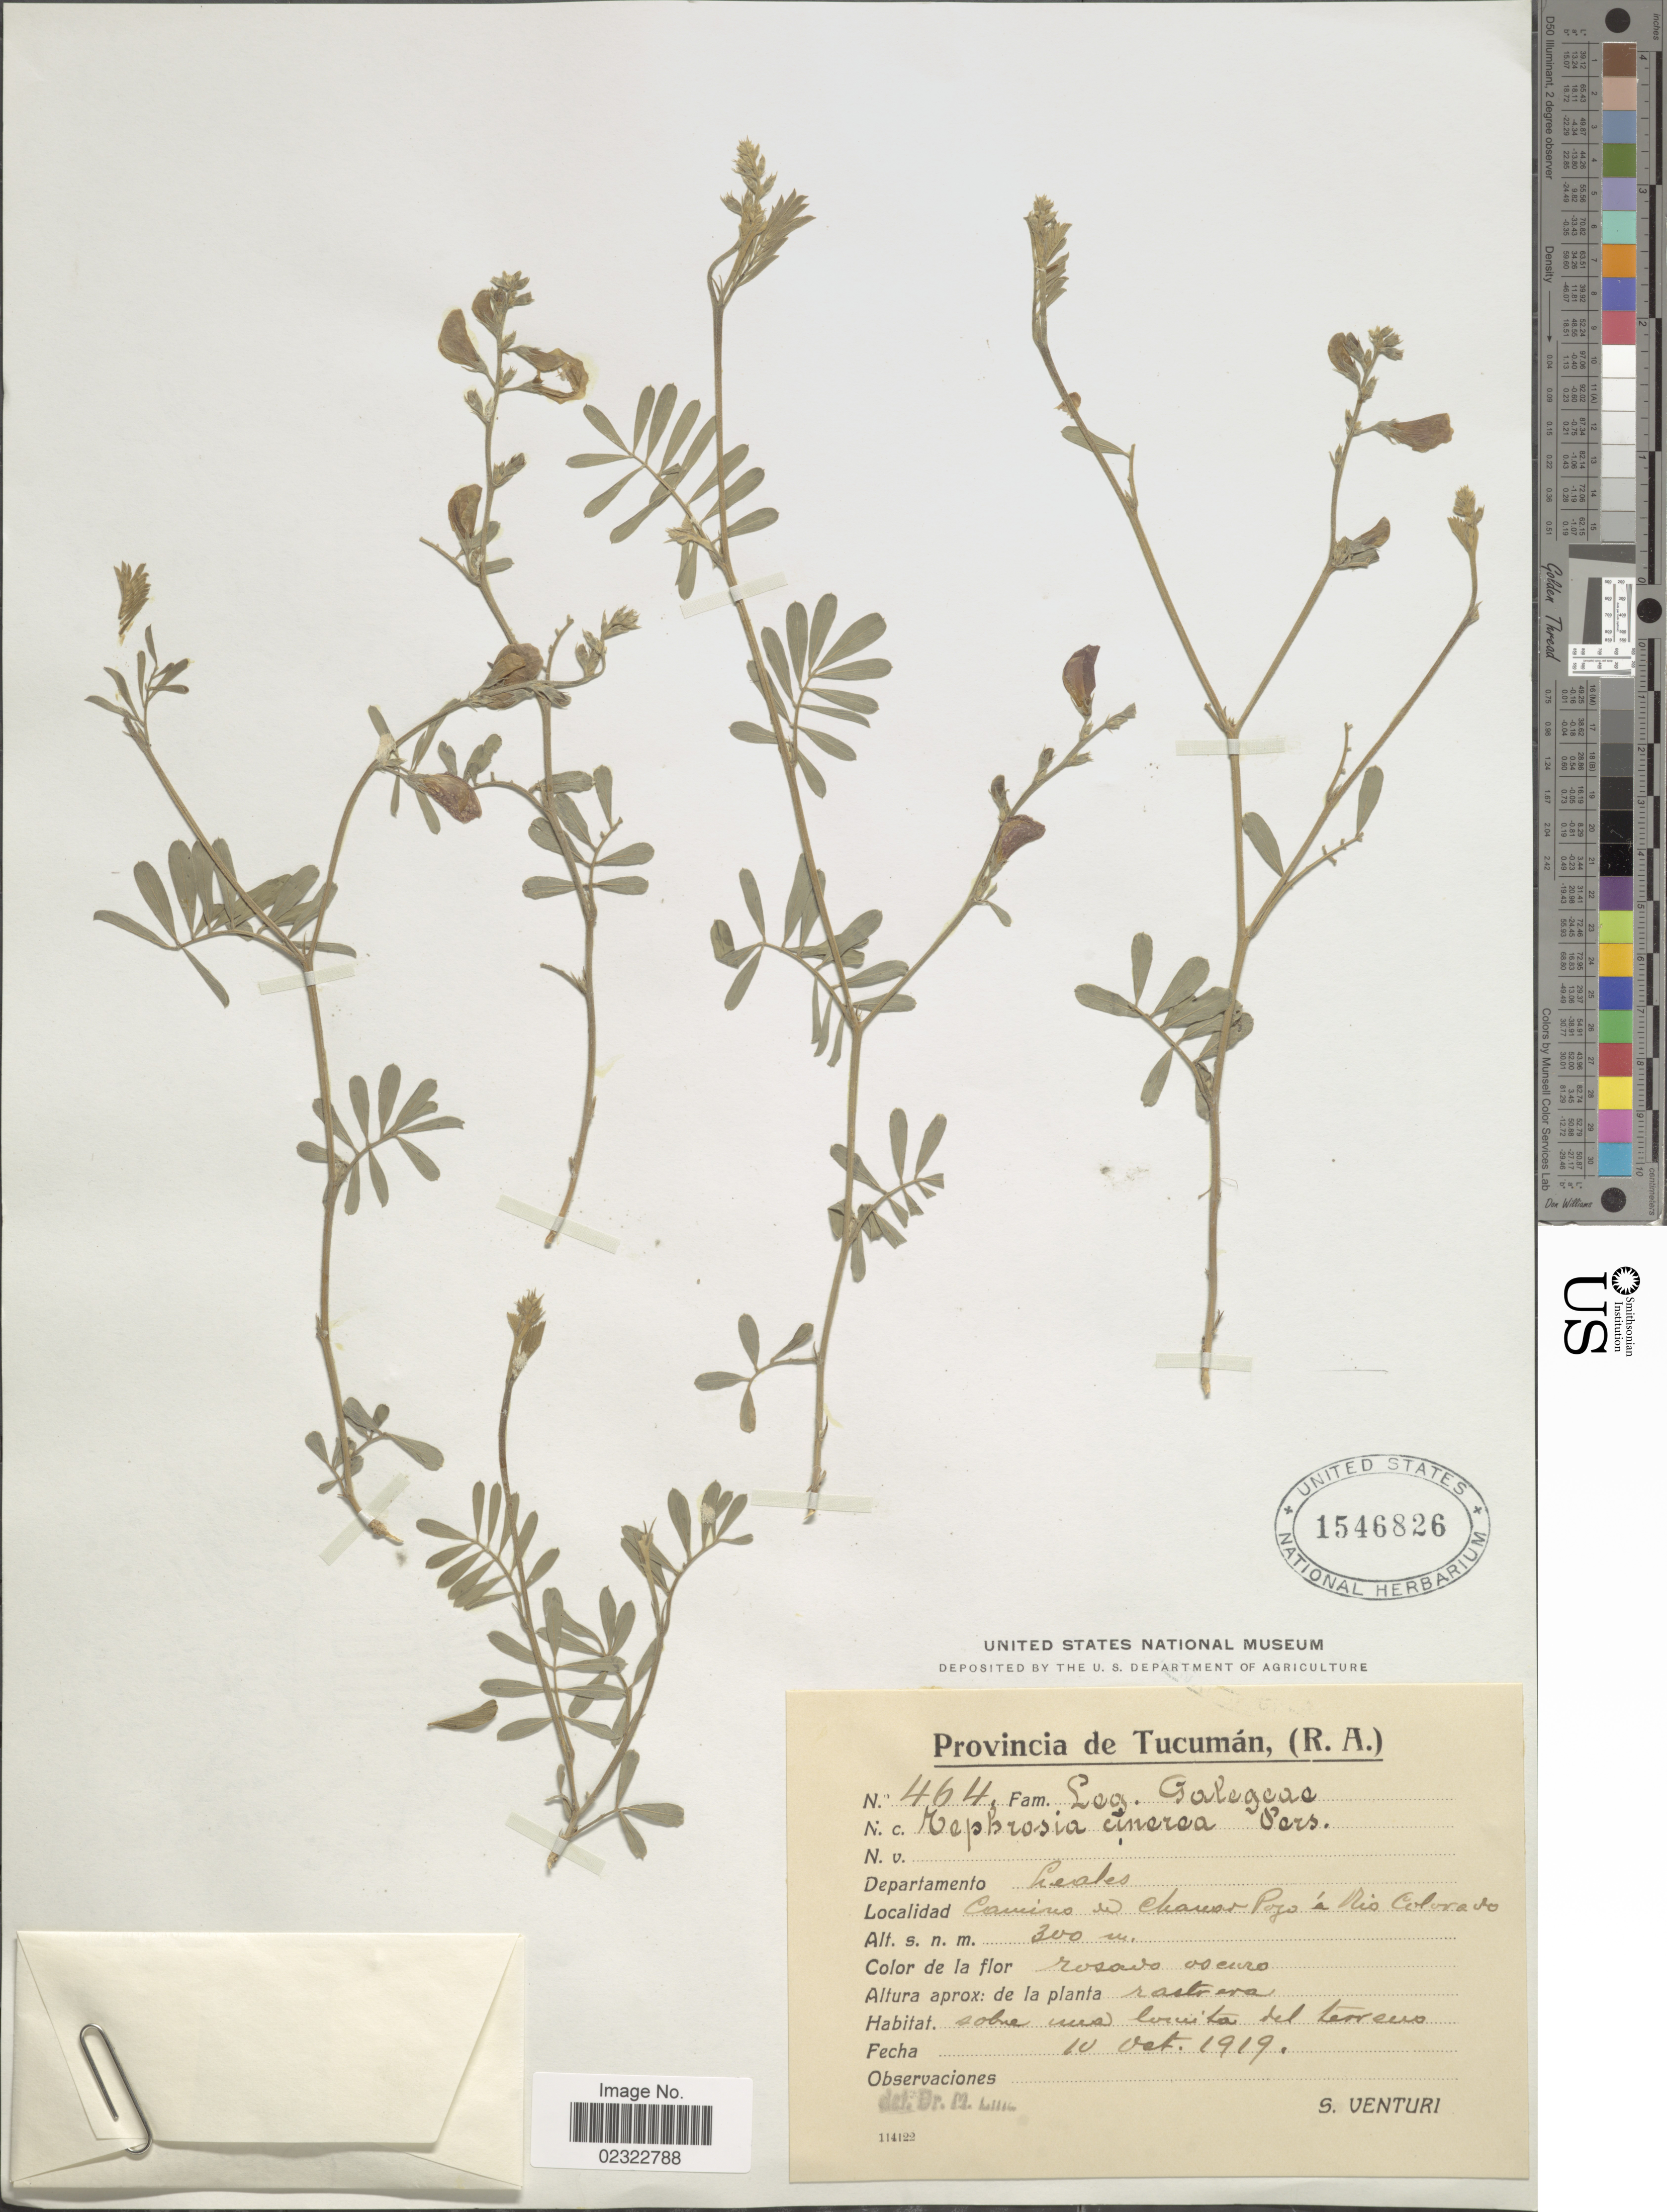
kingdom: Plantae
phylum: Tracheophyta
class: Magnoliopsida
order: Fabales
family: Fabaceae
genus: Tephrosia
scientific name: Tephrosia cinerea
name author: (L.) Pers.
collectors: S. Venturi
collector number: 464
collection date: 1919-10-10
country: Argentina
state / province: Tucuman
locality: Provencia de Tucuman, (R. A.). Leales. Camino de Chanar Pozo a Rio Colorado.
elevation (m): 300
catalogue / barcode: US 1546826